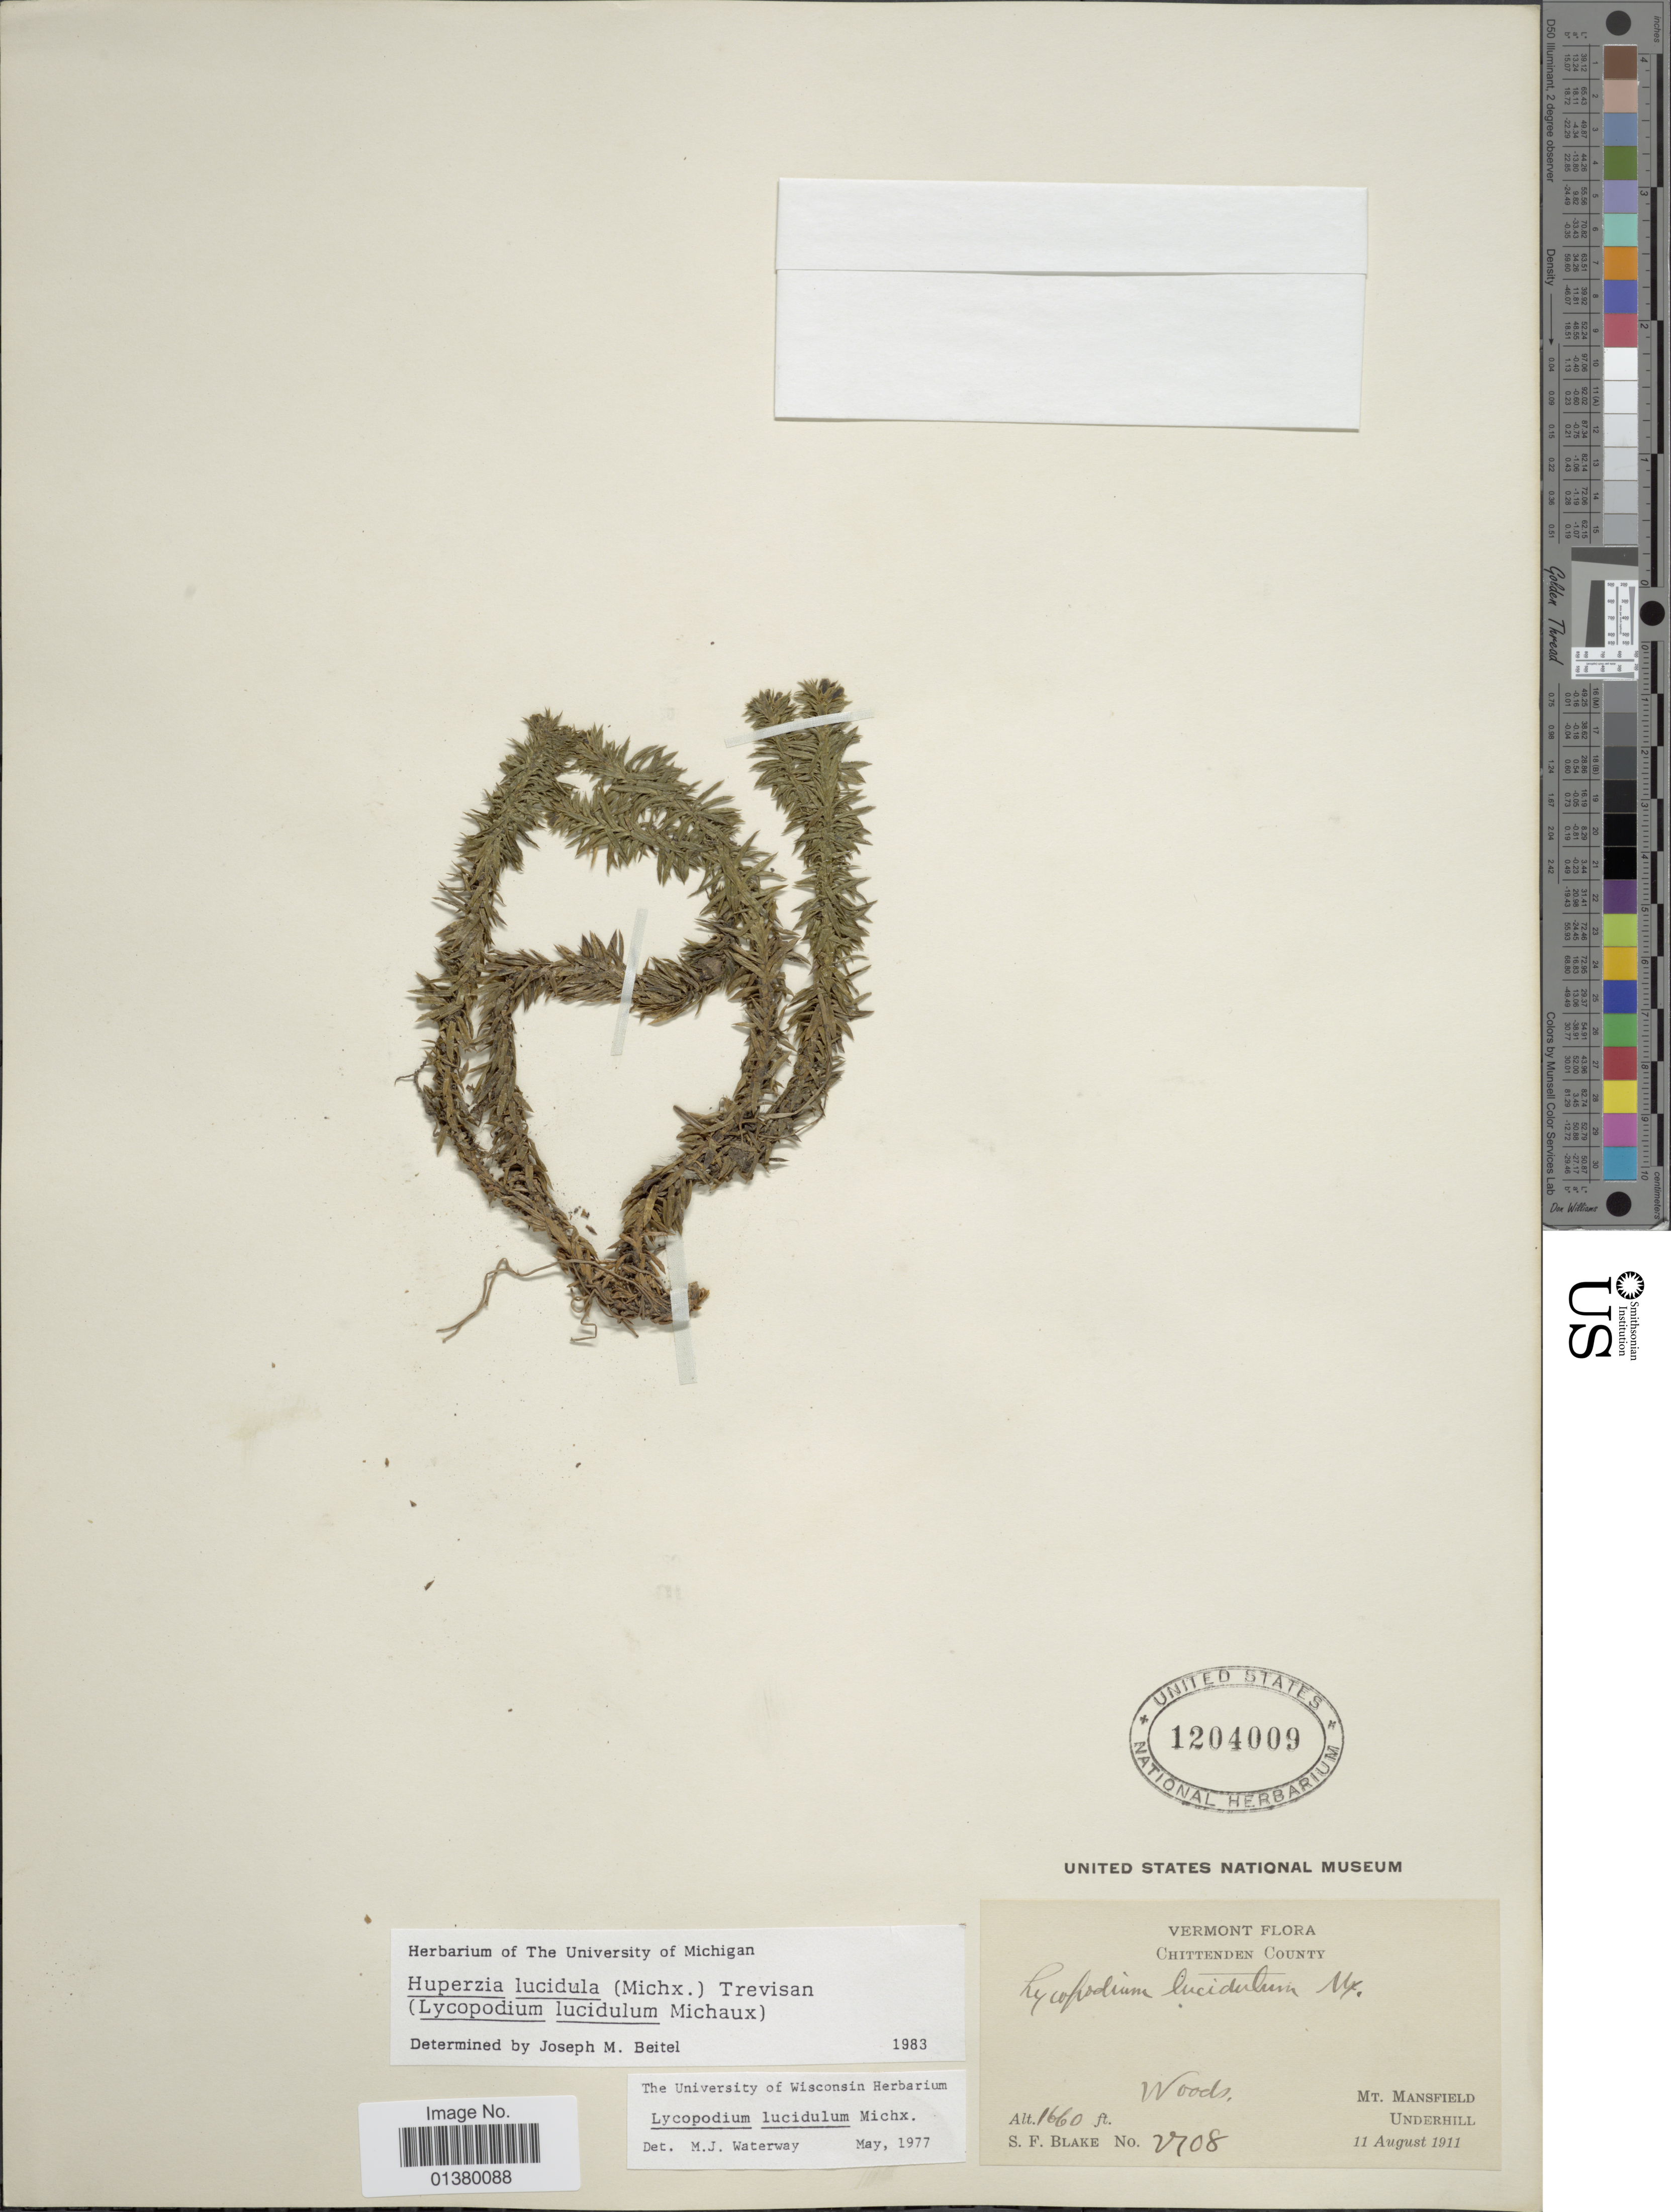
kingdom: Plantae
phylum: Tracheophyta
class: Lycopodiopsida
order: Lycopodiales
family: Lycopodiaceae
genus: Huperzia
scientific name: Huperzia lucidula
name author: (Michx.) Trevis.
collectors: S. Blake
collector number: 2708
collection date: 1911-08-11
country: United States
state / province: Vermont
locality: Chittenden County, Mt Mansfield, Underhill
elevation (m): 506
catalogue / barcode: US 1204009